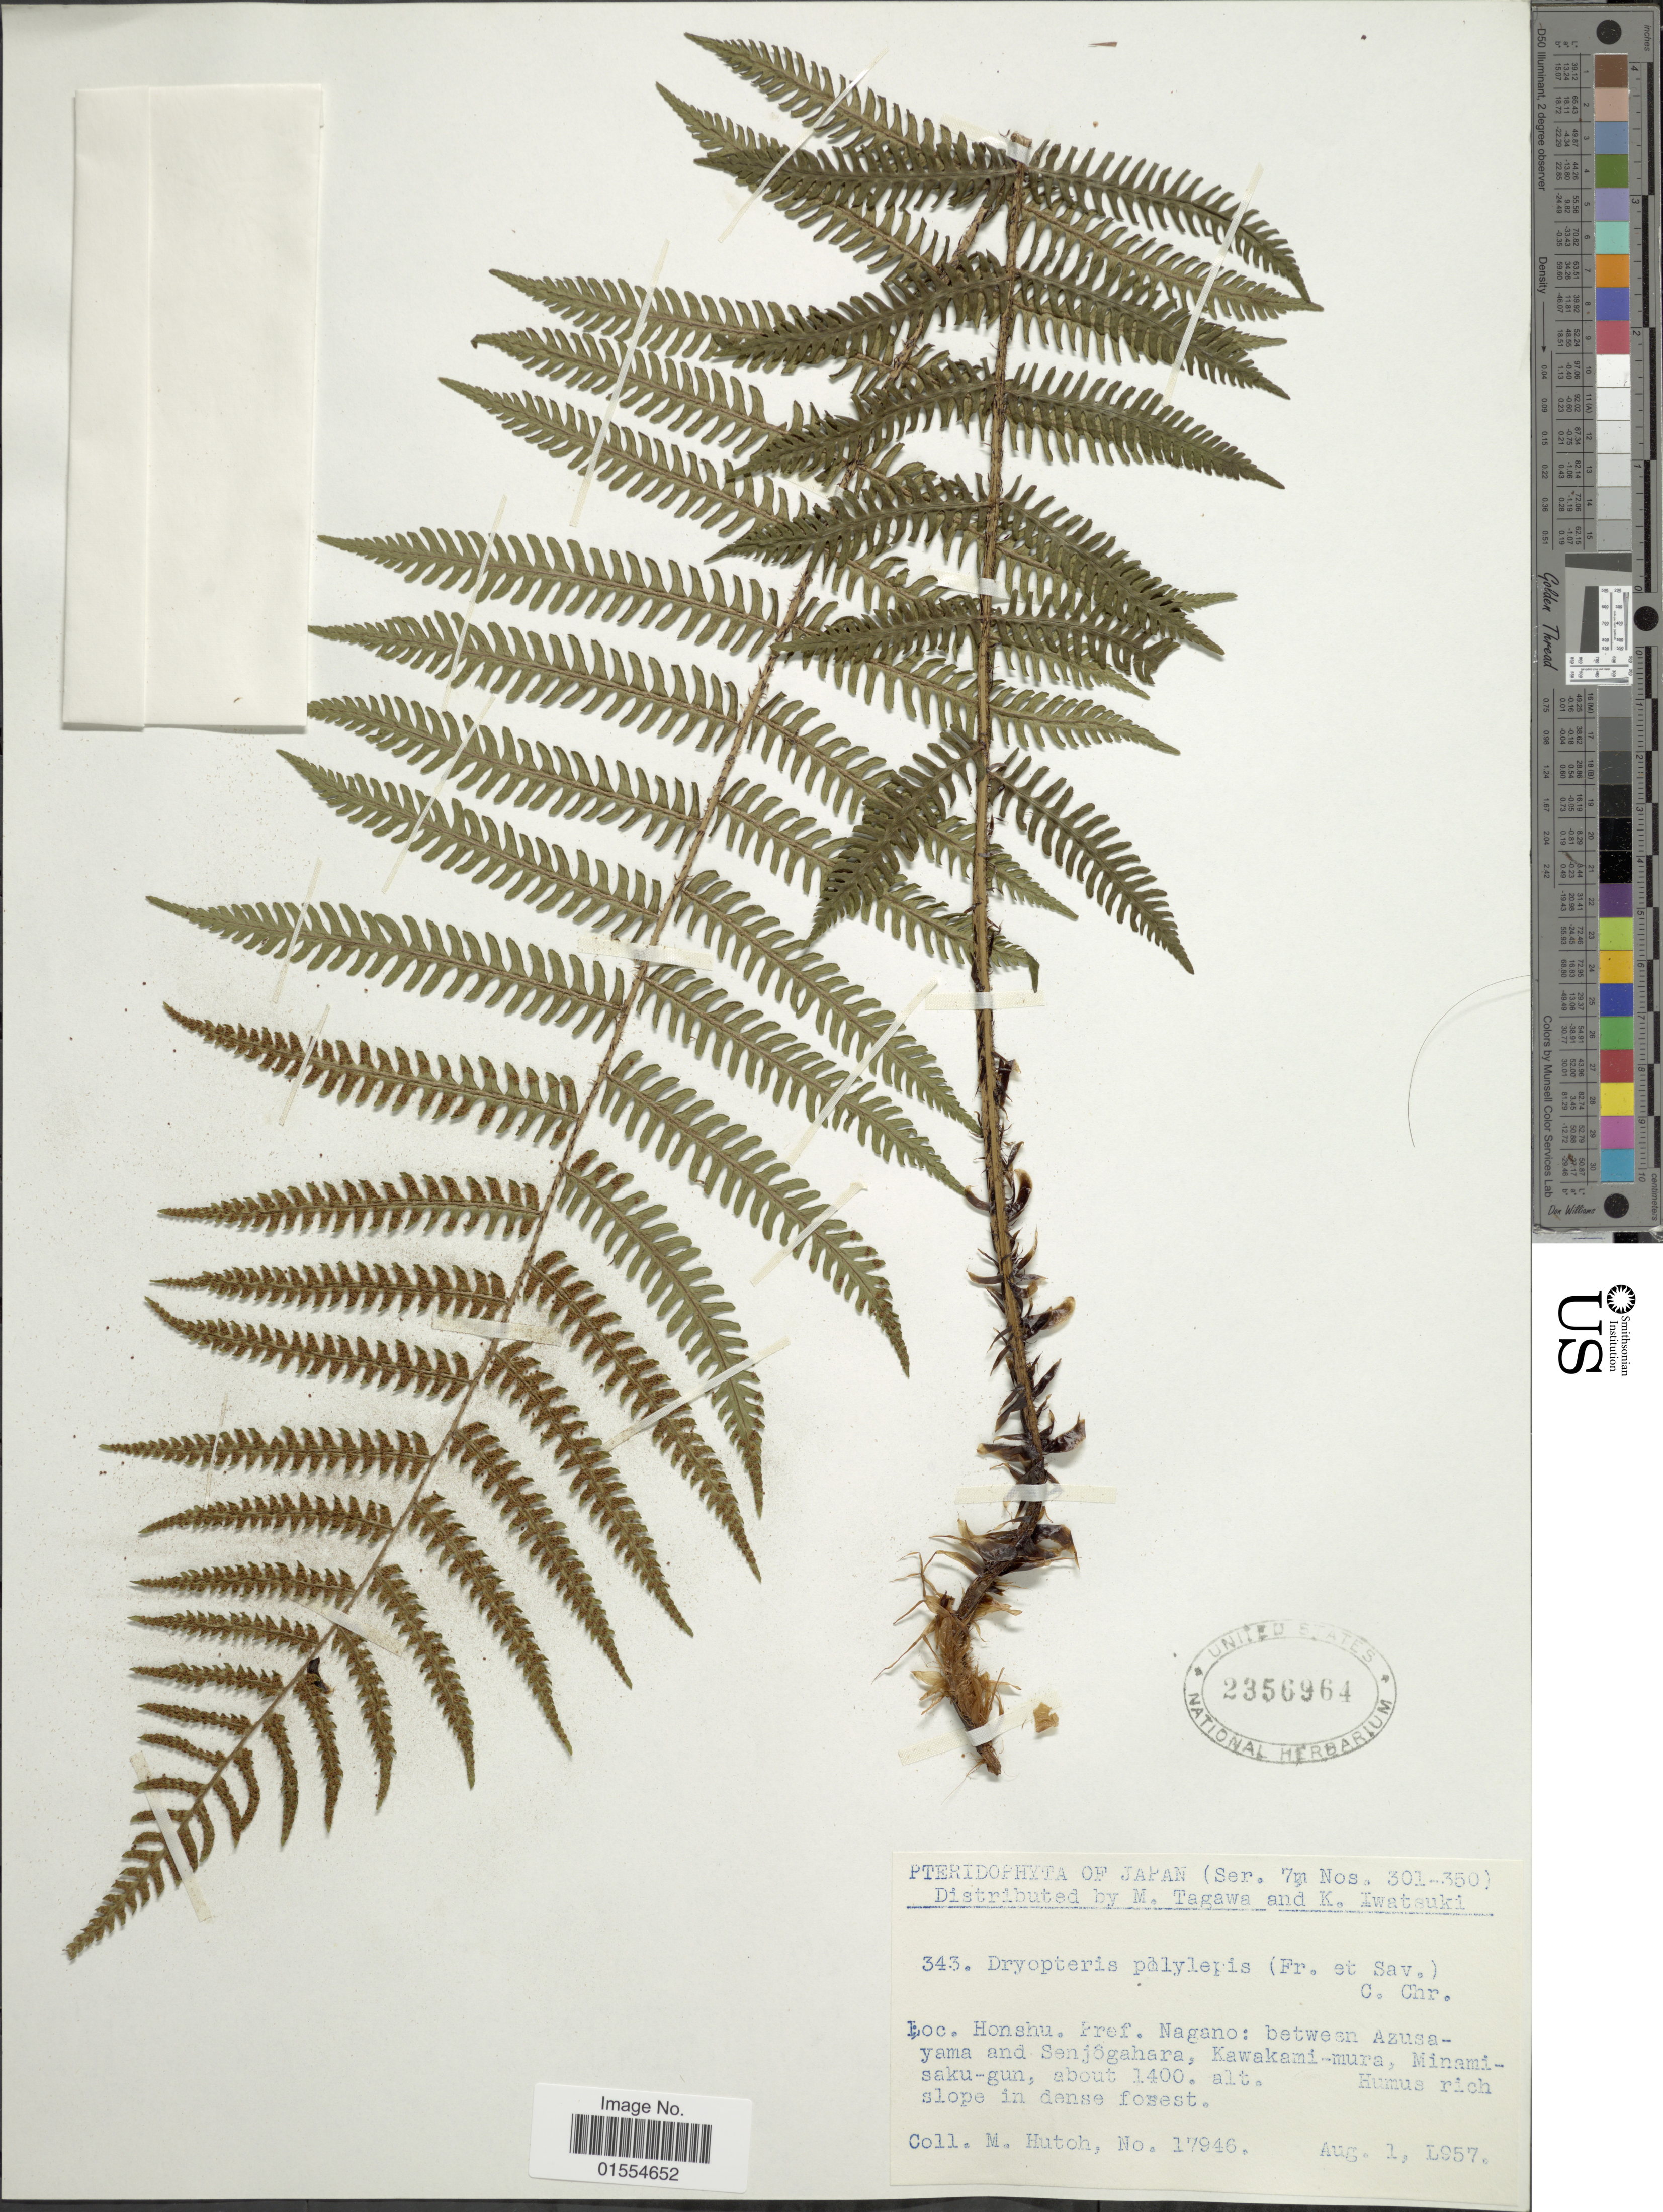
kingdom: Plantae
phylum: Tracheophyta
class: Polypodiopsida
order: Polypodiales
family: Dryopteridaceae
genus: Dryopteris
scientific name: Dryopteris polylepis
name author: (Franch. & Sav.) C. Chr.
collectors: M. Hutoh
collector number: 17946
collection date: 1957-08-01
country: Japan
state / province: Nagano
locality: Honshu. Pref. Nagano: between Azusayama and Senjogahara, Kawakami-mura, Minamisaku-gun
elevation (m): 427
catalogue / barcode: US 2356964